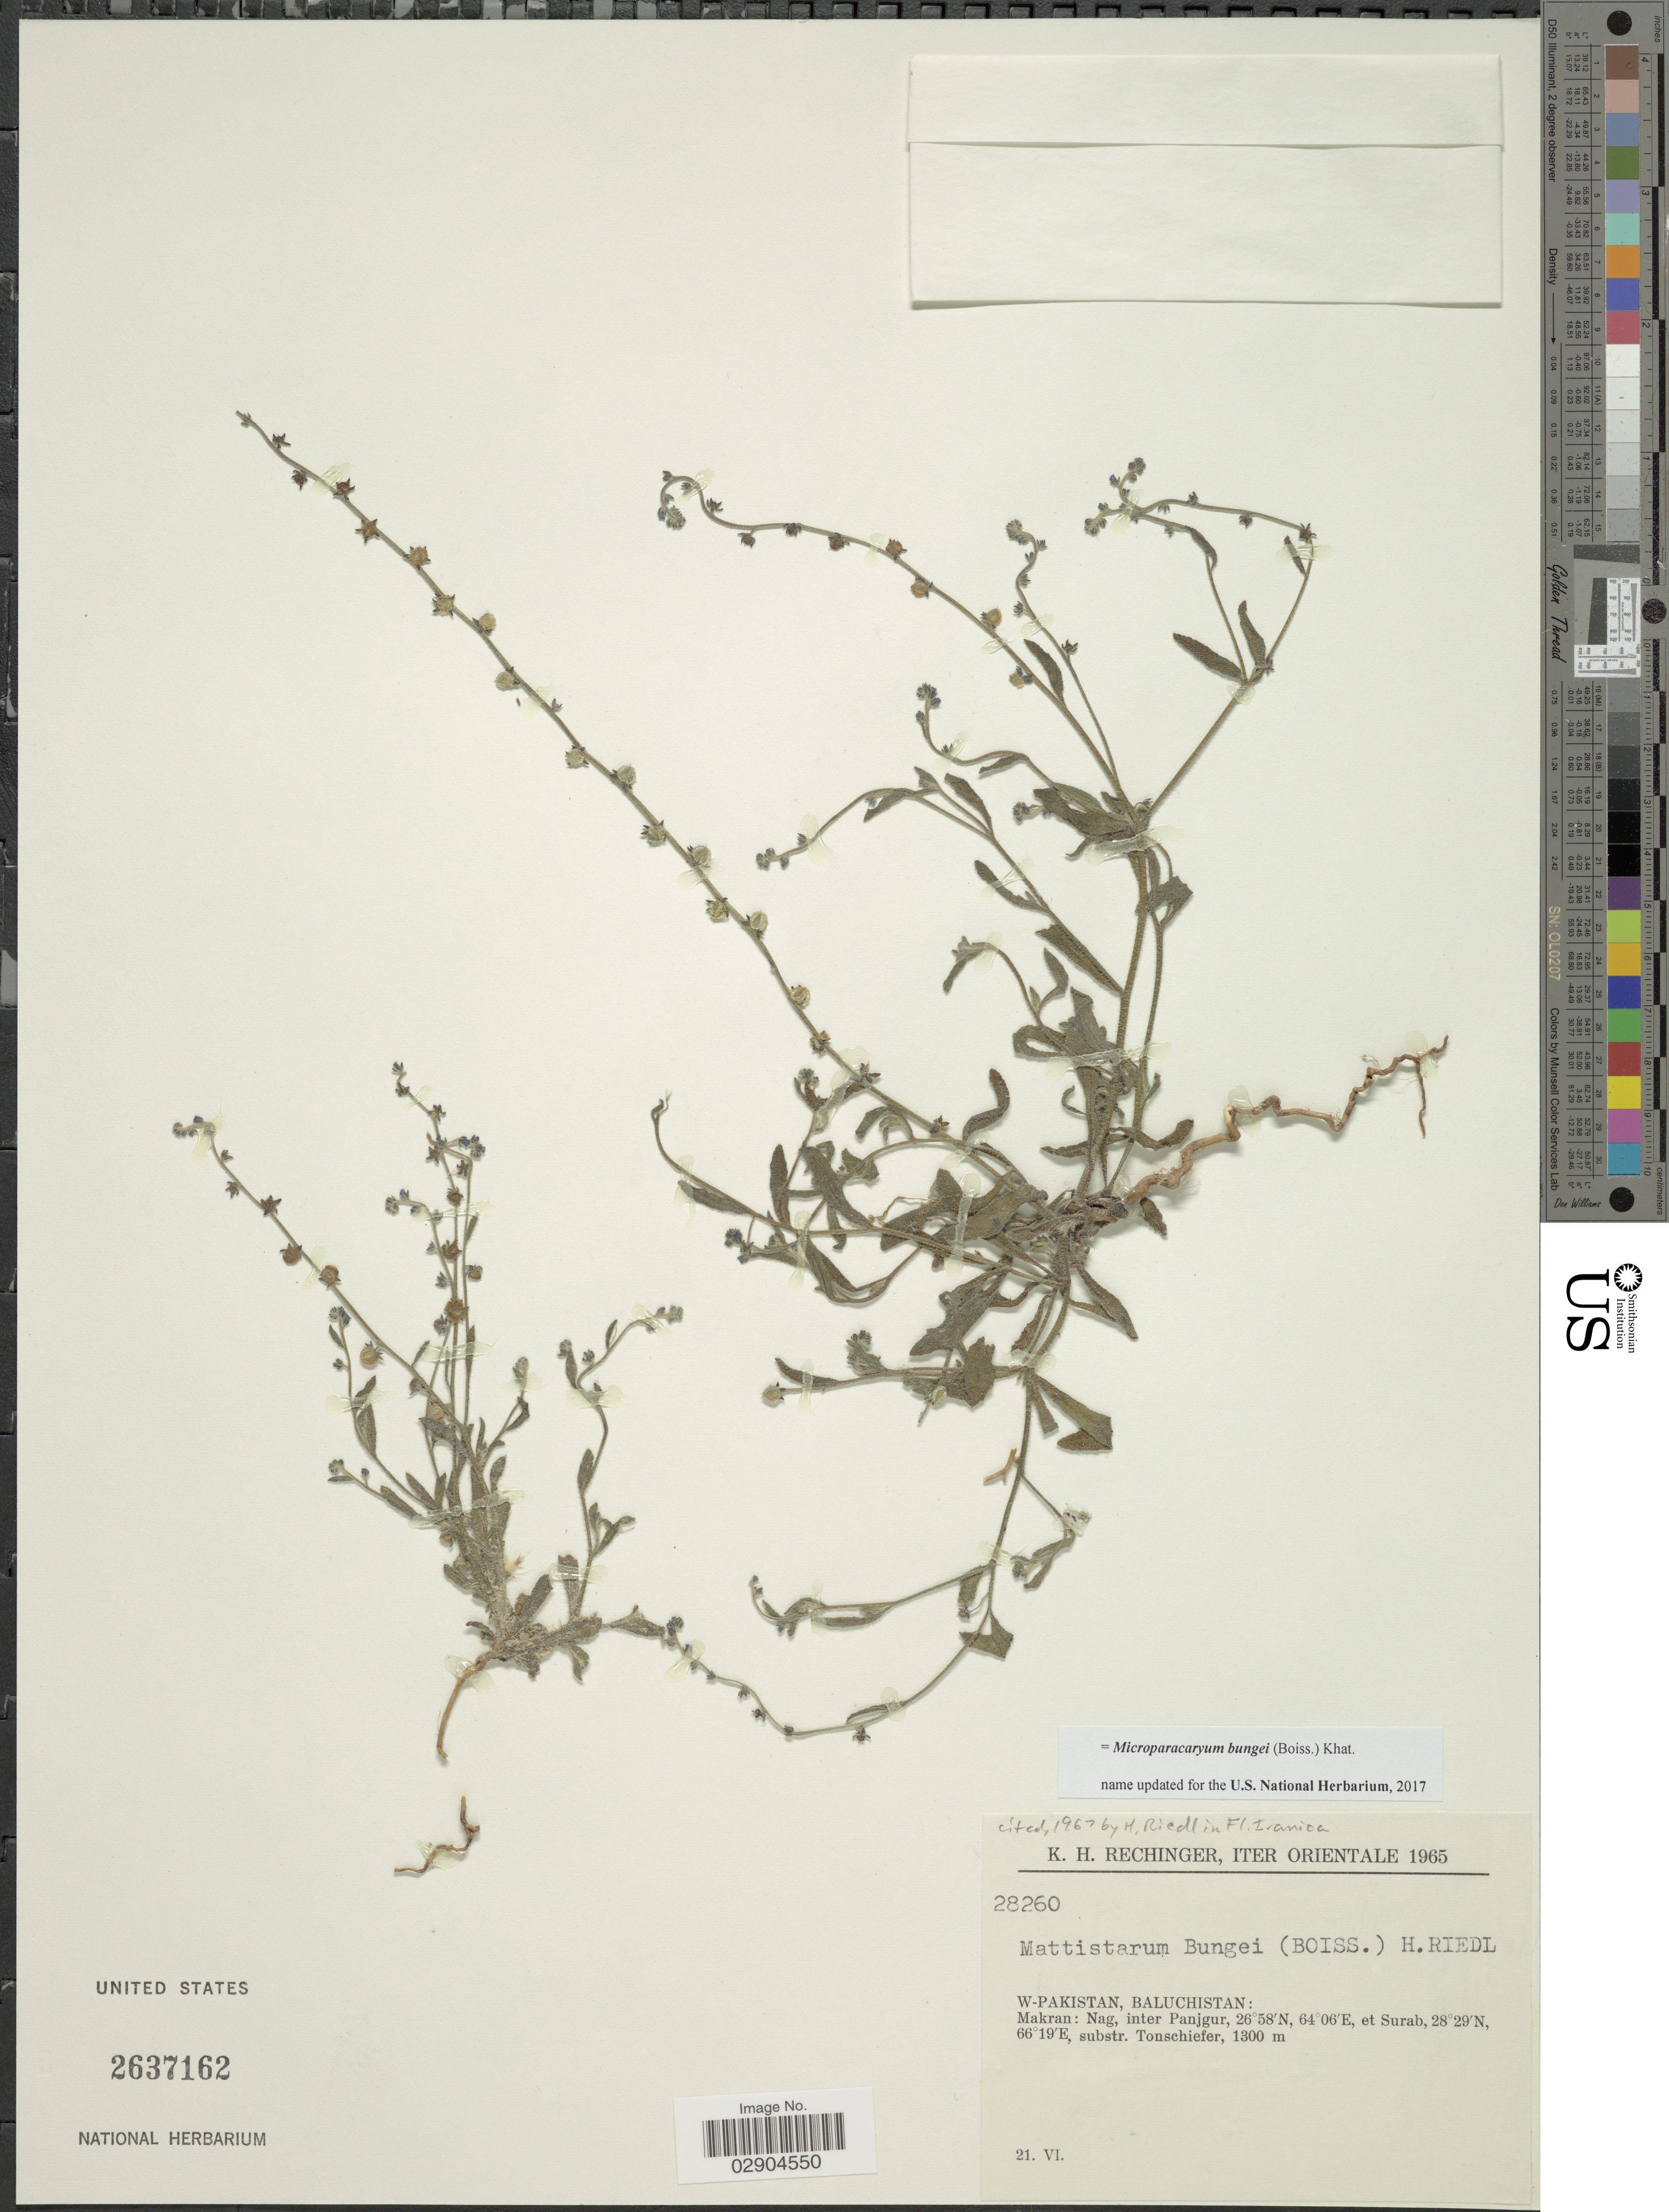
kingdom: Plantae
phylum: Tracheophyta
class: Magnoliopsida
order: Boraginales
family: Boraginaceae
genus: Microparacaryum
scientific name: Microparacaryum bungei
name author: (Boiss.) Khat.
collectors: K. H. Rechinger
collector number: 28260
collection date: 1965-06-21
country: Pakistan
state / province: Balochistan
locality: Iter Orientale. W-Pakistan, Baluchistan: Makran: Nag, inter Panjgur, et Surab, substr. Tonschiefer.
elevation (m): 1300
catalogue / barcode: US 2637162